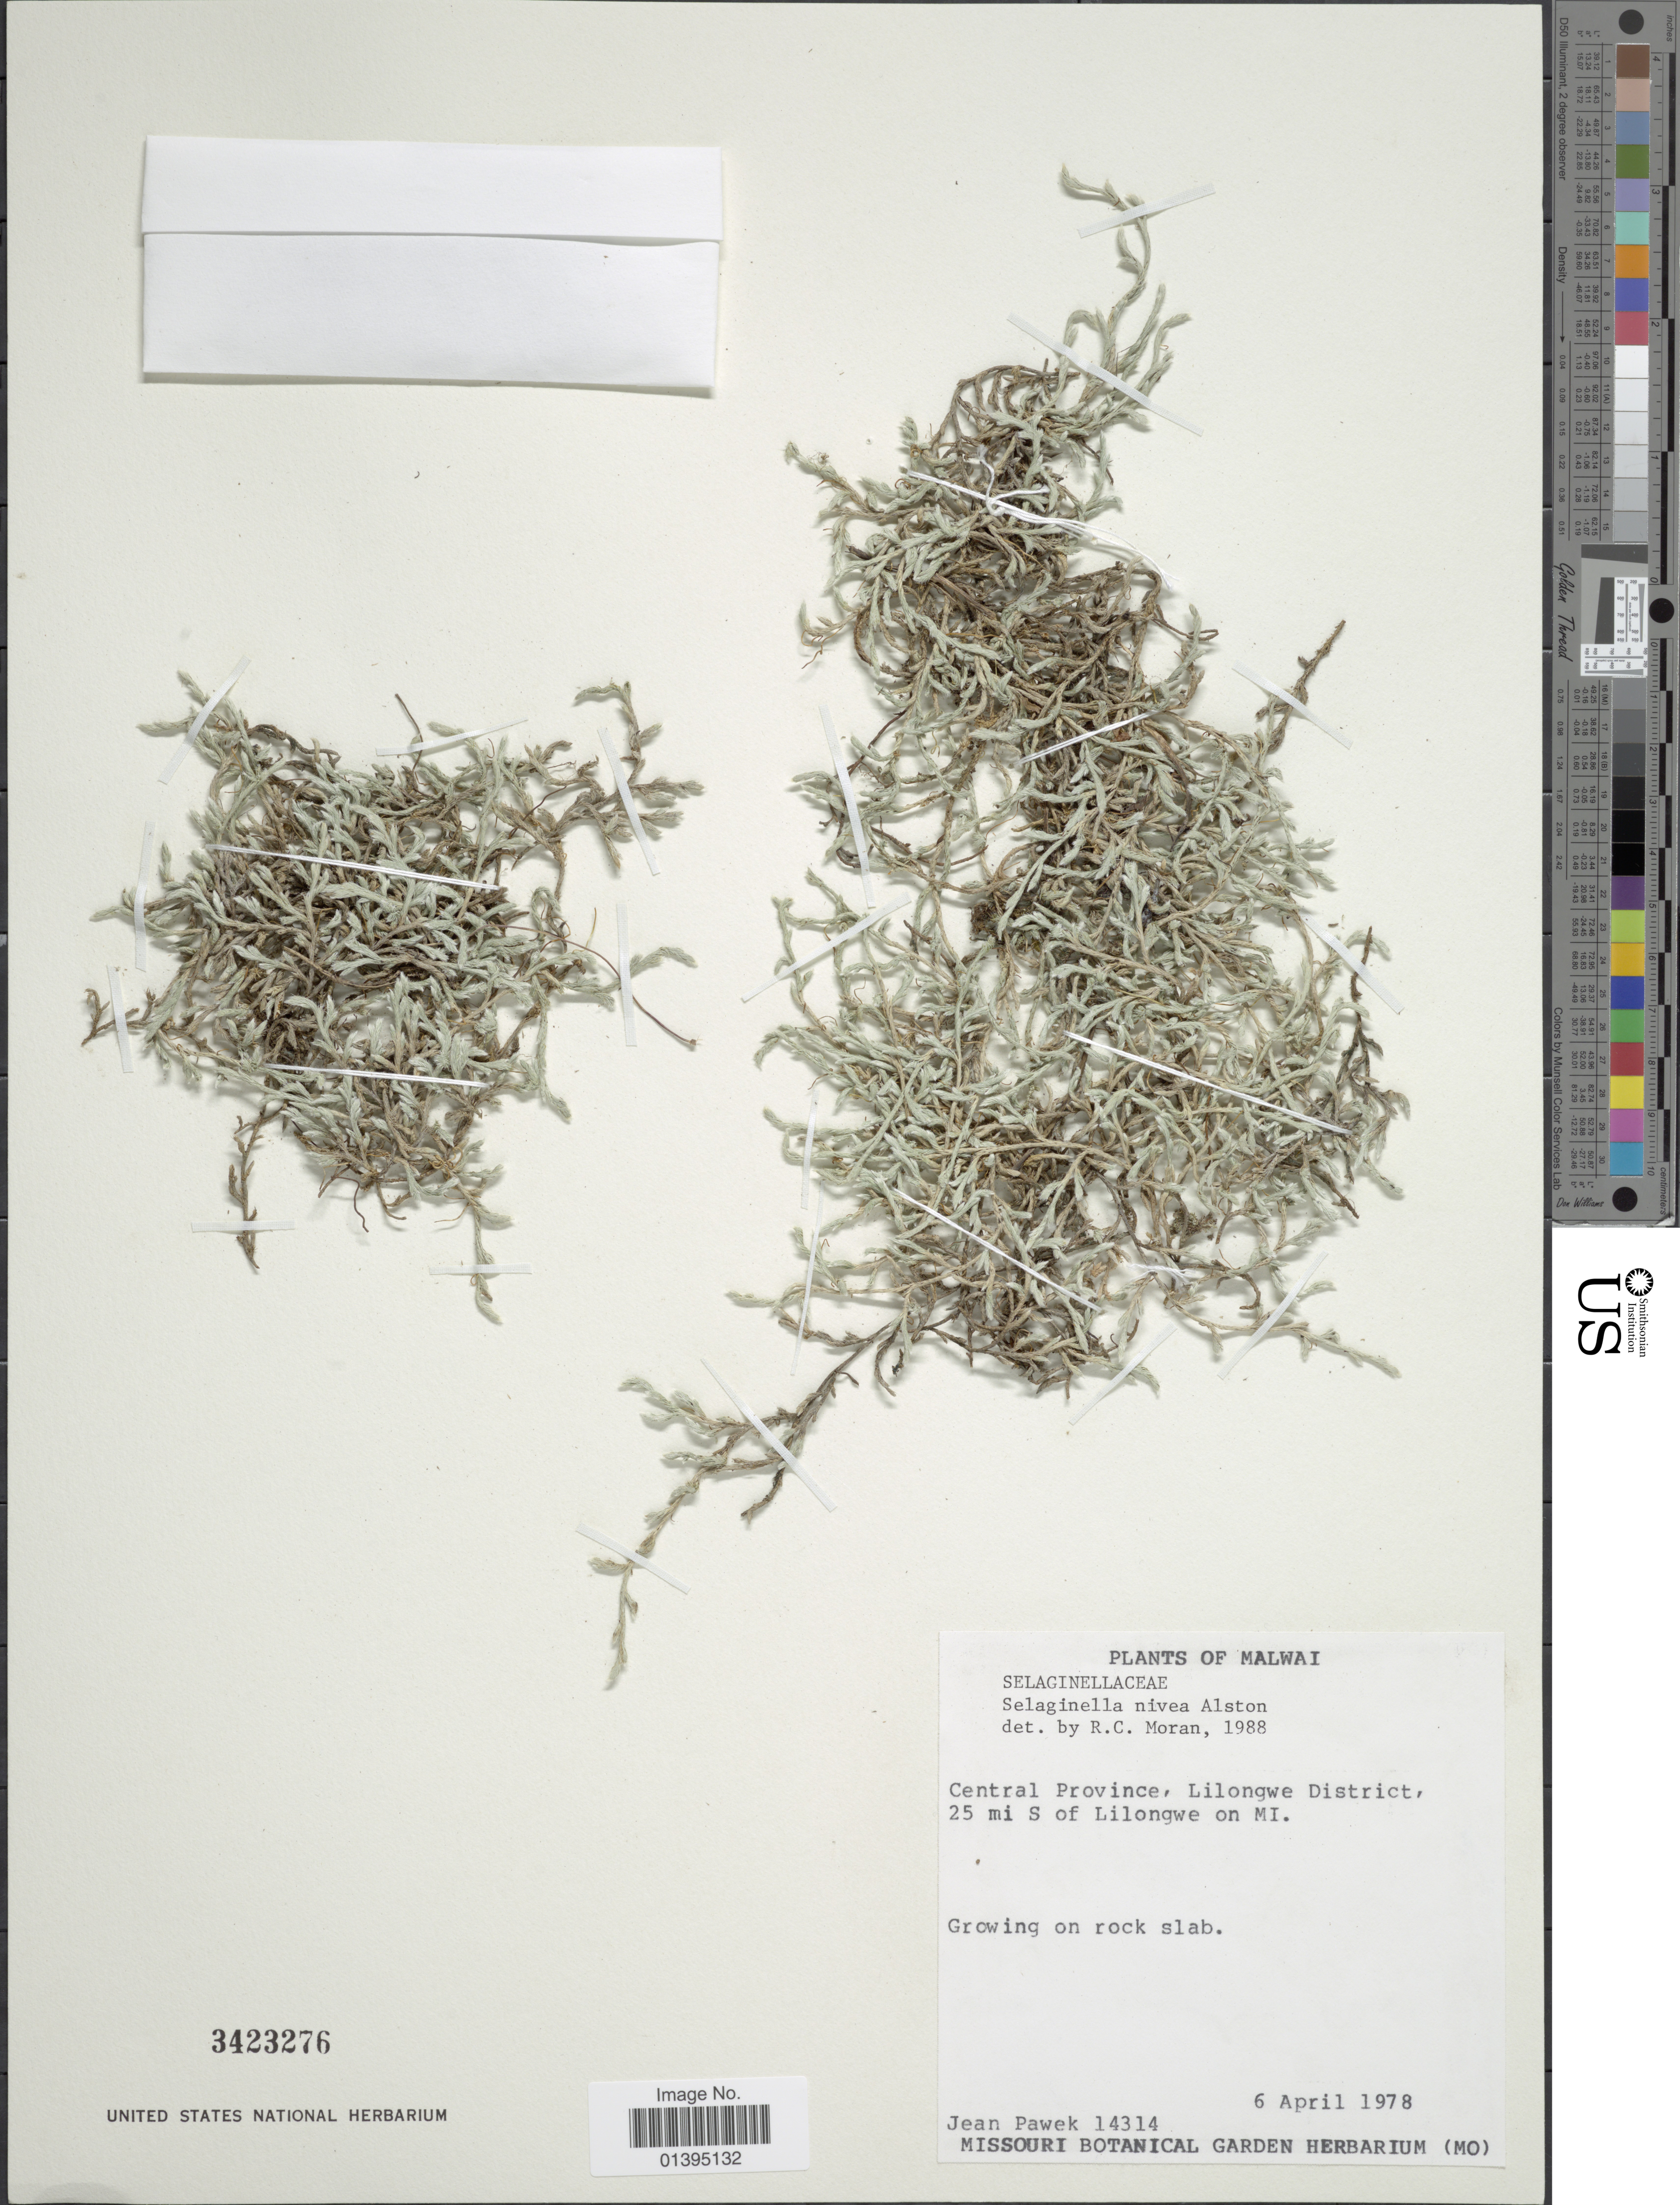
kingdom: Plantae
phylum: Tracheophyta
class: Lycopodiopsida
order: Selaginellales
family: Selaginellaceae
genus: Selaginella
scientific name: Selaginella nivea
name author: Alston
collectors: J. Pawek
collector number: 14314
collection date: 1978-04-06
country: Malawi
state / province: Central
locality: Malwai, Central Province, Lilongwe District, 25 mi S of Lilongwe on MI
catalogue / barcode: US 3423276